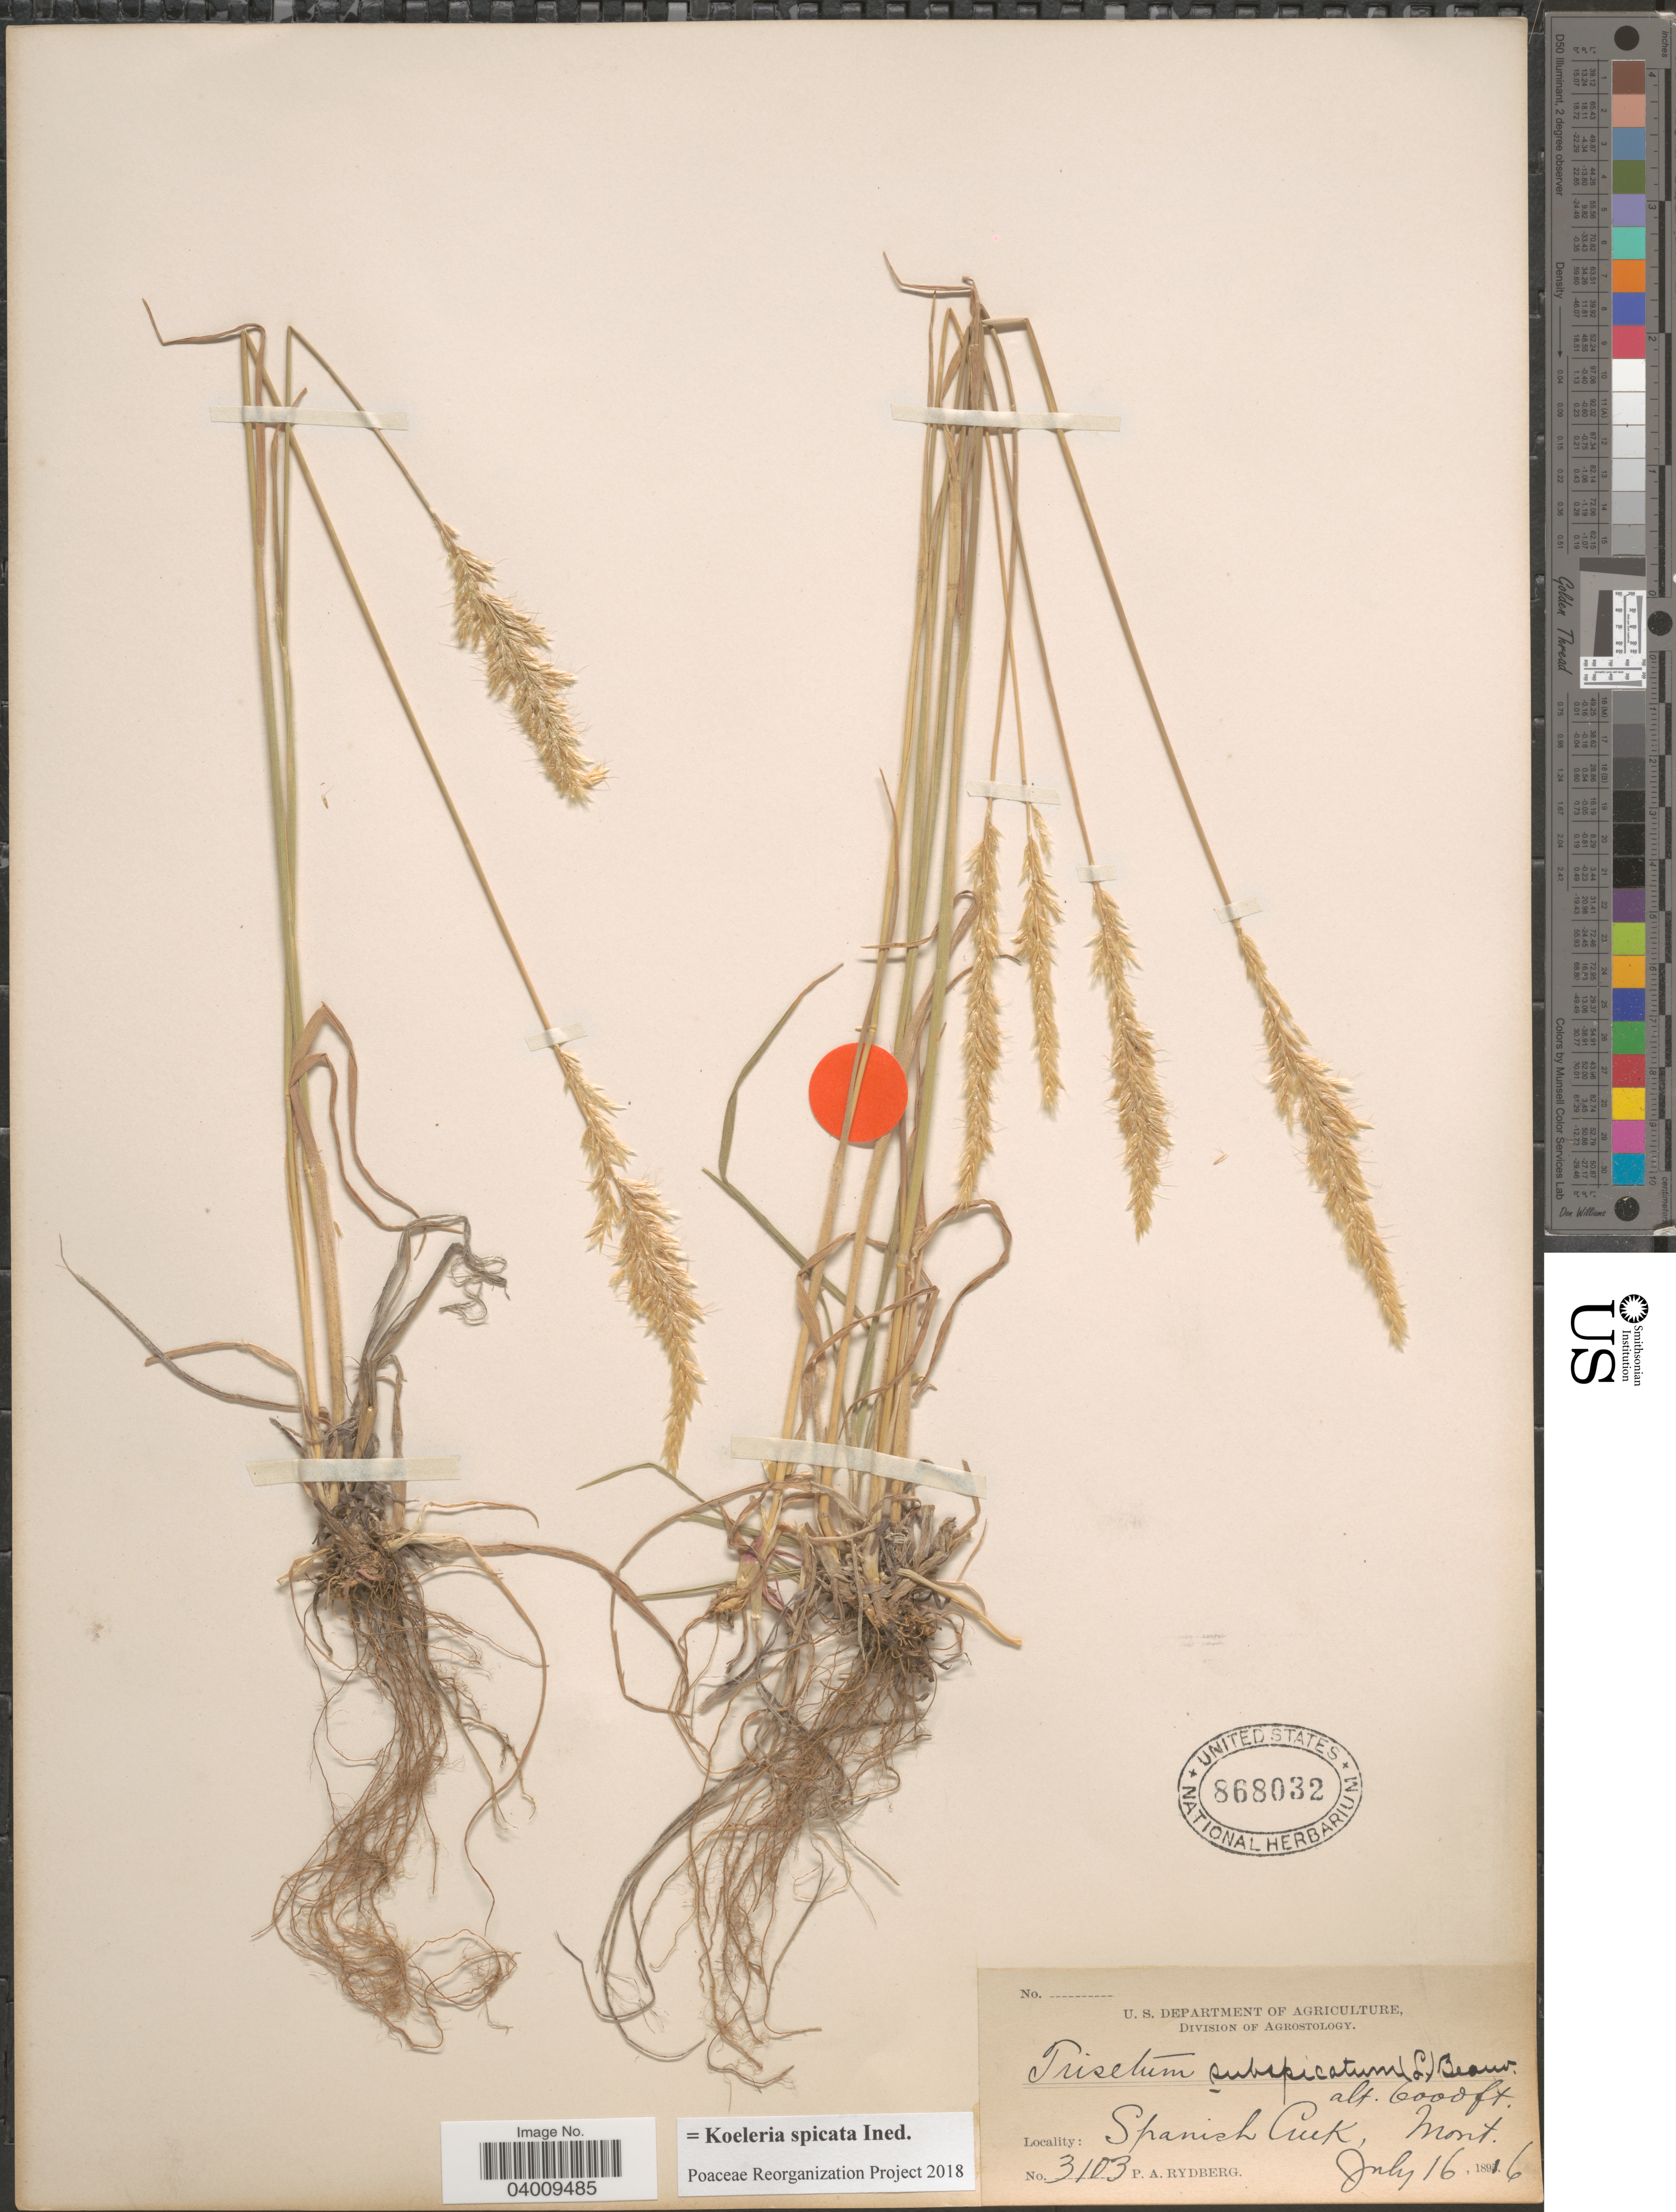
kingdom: Plantae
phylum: Tracheophyta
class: Liliopsida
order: Poales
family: Poaceae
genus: Koeleria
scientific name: Koeleria spicata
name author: (L.) Barberá et al.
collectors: P. A. Rydberg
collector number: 3103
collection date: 1896-07-16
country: United States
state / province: Montana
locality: Spanish Creek.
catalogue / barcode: US 868032